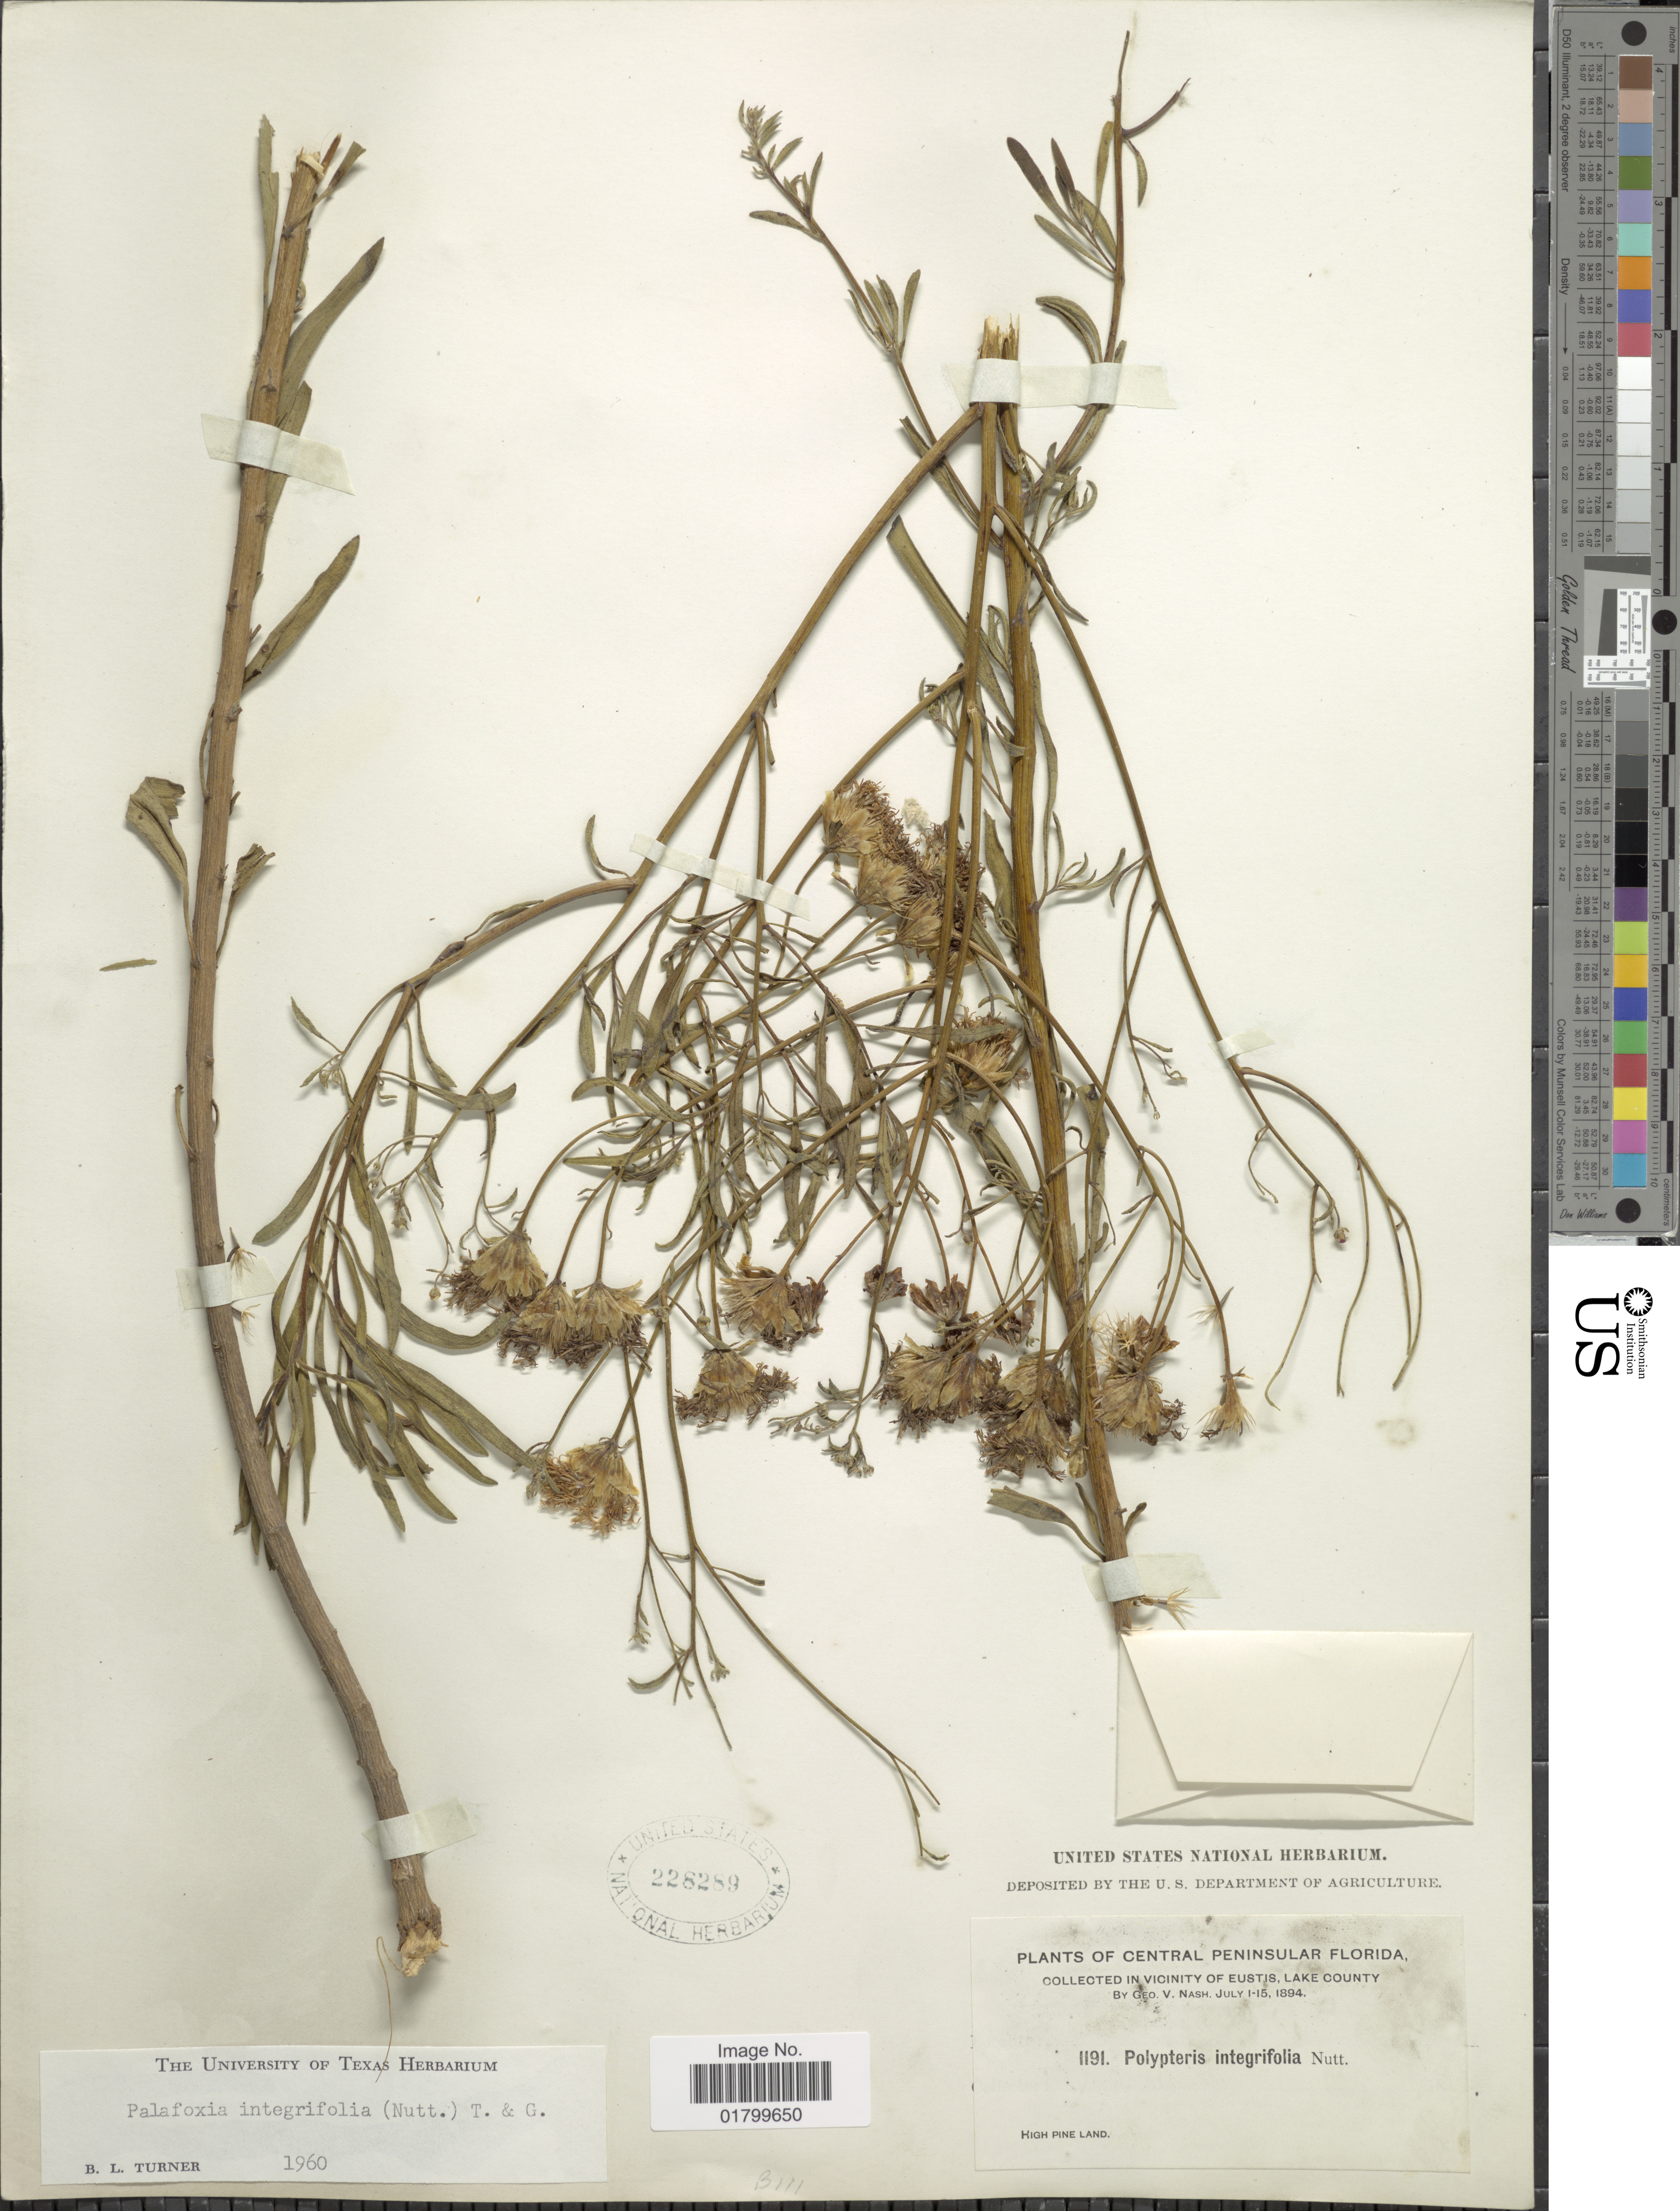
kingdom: Plantae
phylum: Tracheophyta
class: Magnoliopsida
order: Asterales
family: Asteraceae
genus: Palafoxia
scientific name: Palafoxia integrifolia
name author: (Nutt.) Torr. & A. Gray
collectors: G. V. Nash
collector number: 1191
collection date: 1894-07-01/1894-07-15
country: United States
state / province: Florida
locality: Central Peninsular Florida, In Vicinity of Eustis, Lake County, High Pine Land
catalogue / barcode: US 228289